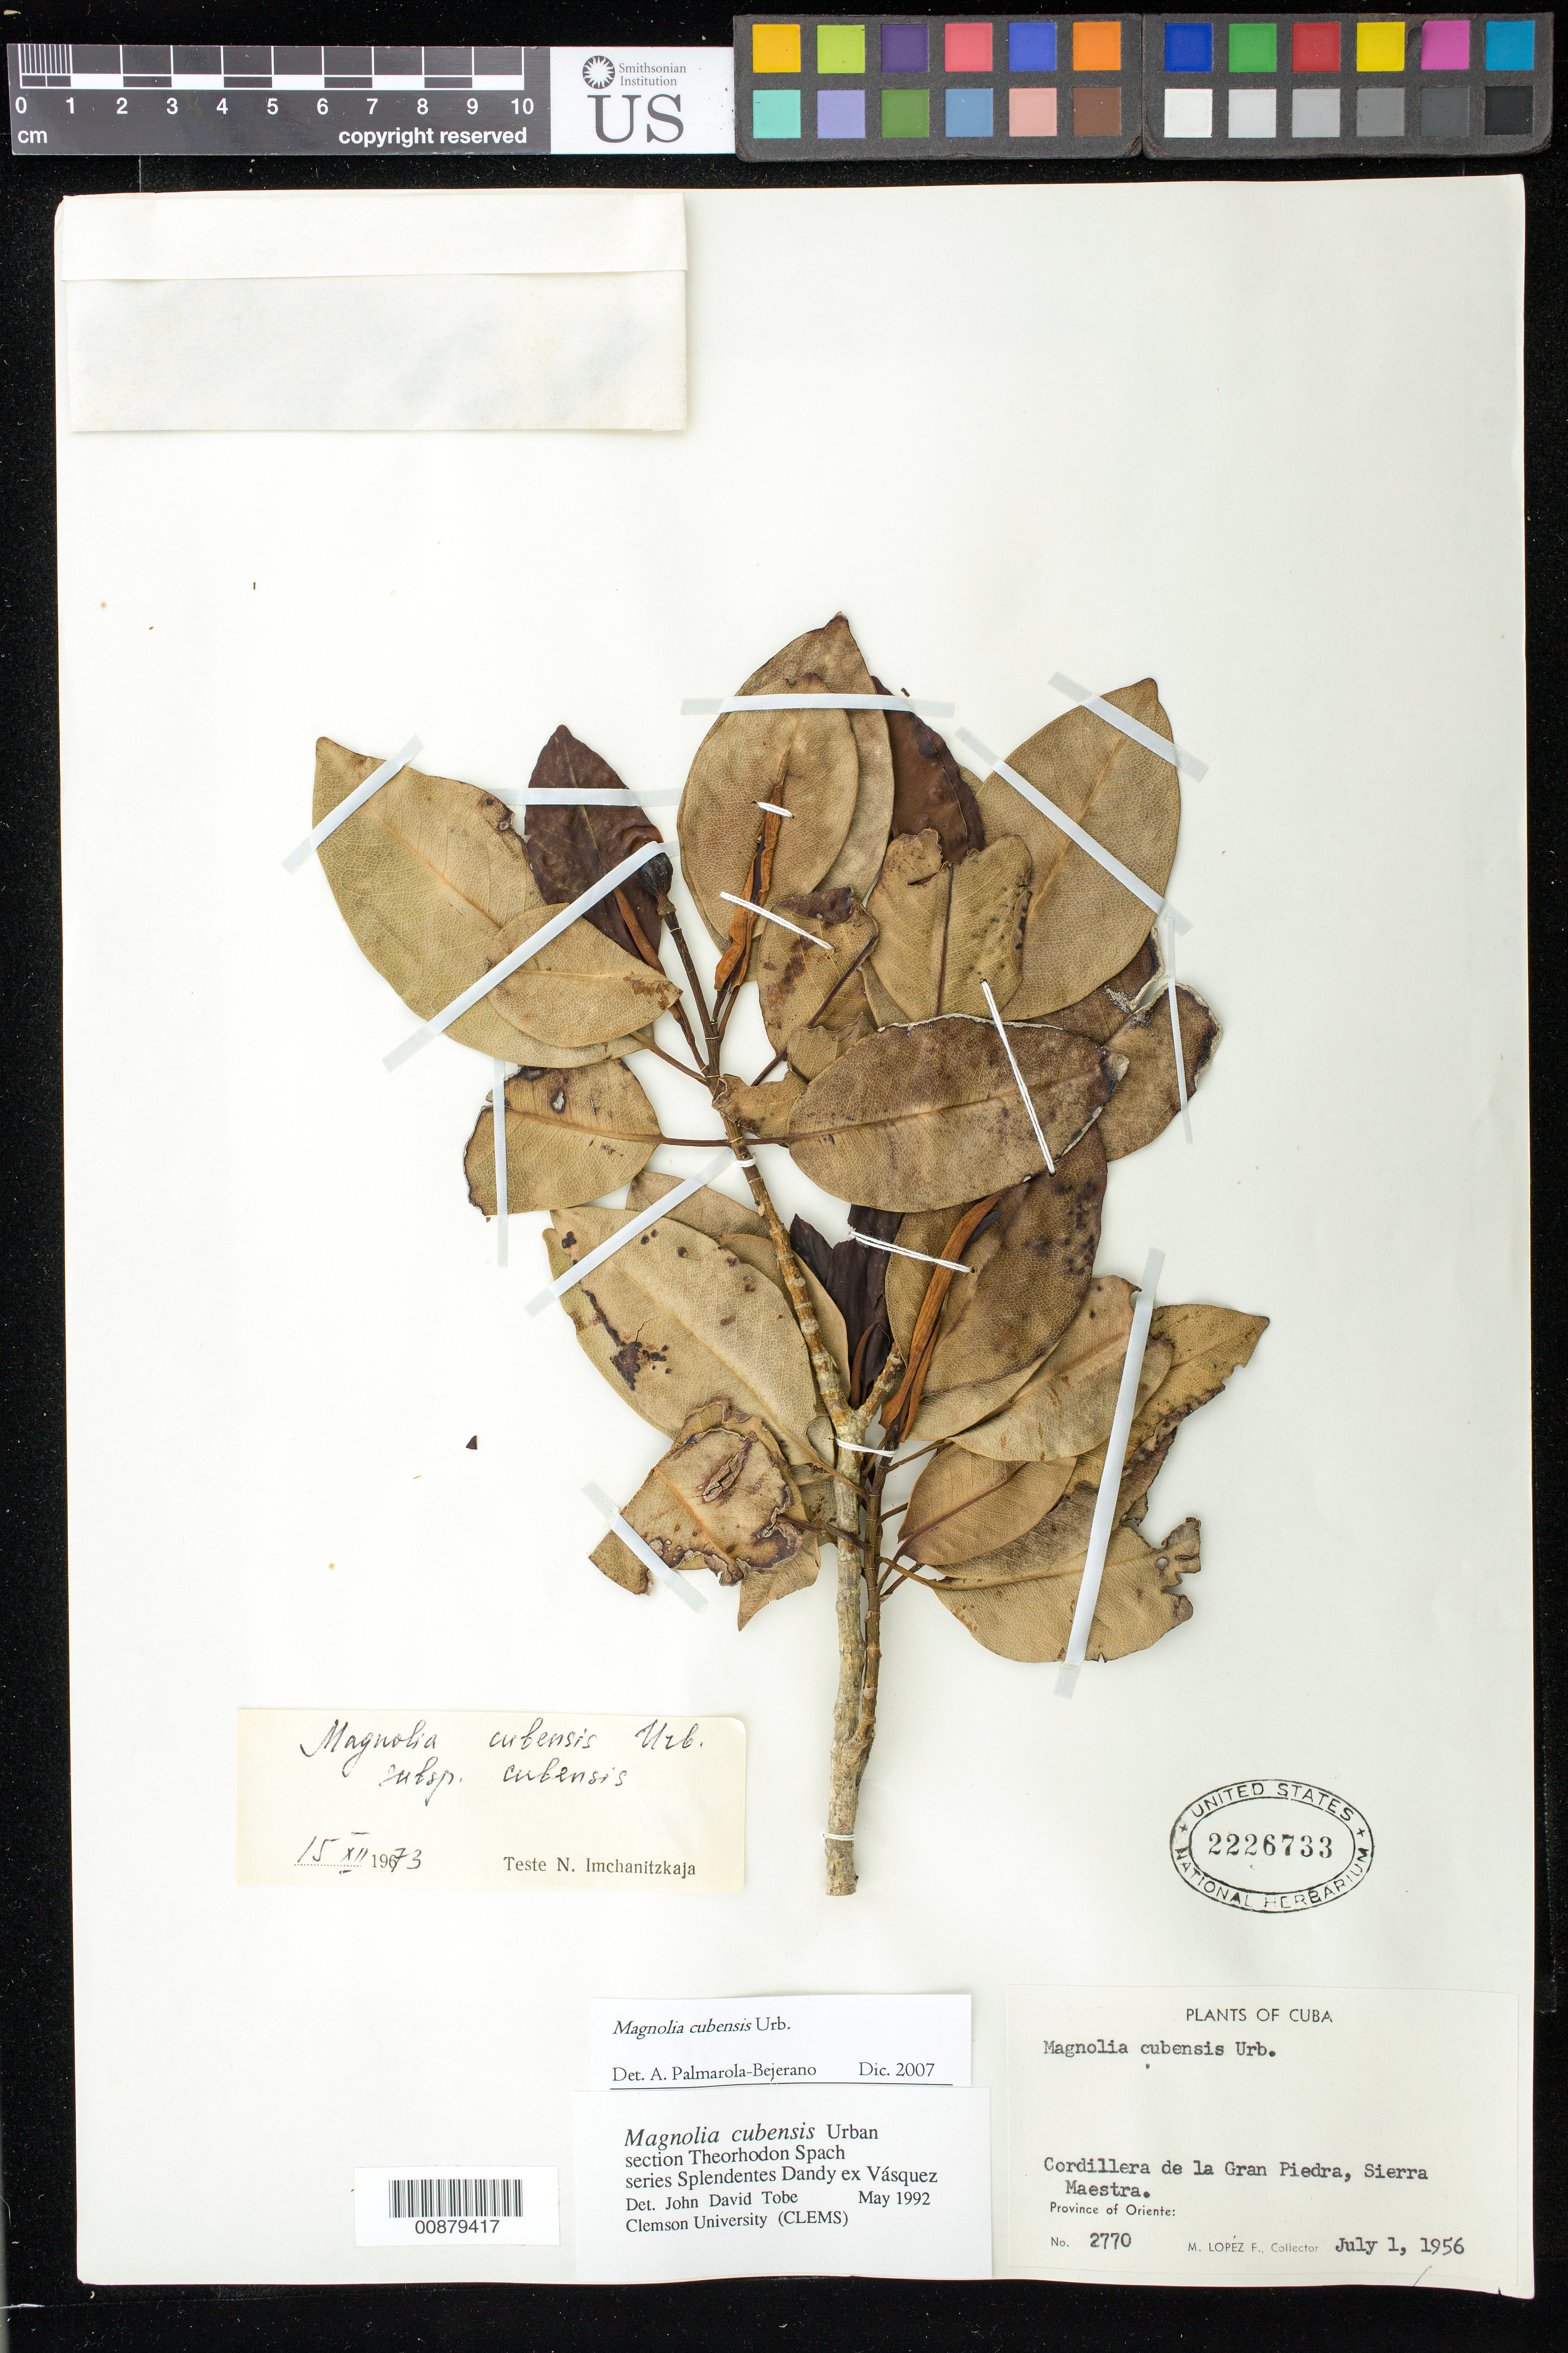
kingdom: Plantae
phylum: Tracheophyta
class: Magnoliopsida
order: Magnoliales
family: Magnoliaceae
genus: Magnolia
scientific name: Magnolia cubensis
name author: Urb.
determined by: Palmarola-Bejerano, A.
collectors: M. López Figueiras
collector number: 2770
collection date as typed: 01 Jul 1956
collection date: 1956-07-01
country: Cuba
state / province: Oriente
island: Cuba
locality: Cordillera de la Gran Piedra, Sierra Maestra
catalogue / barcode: US 2226733